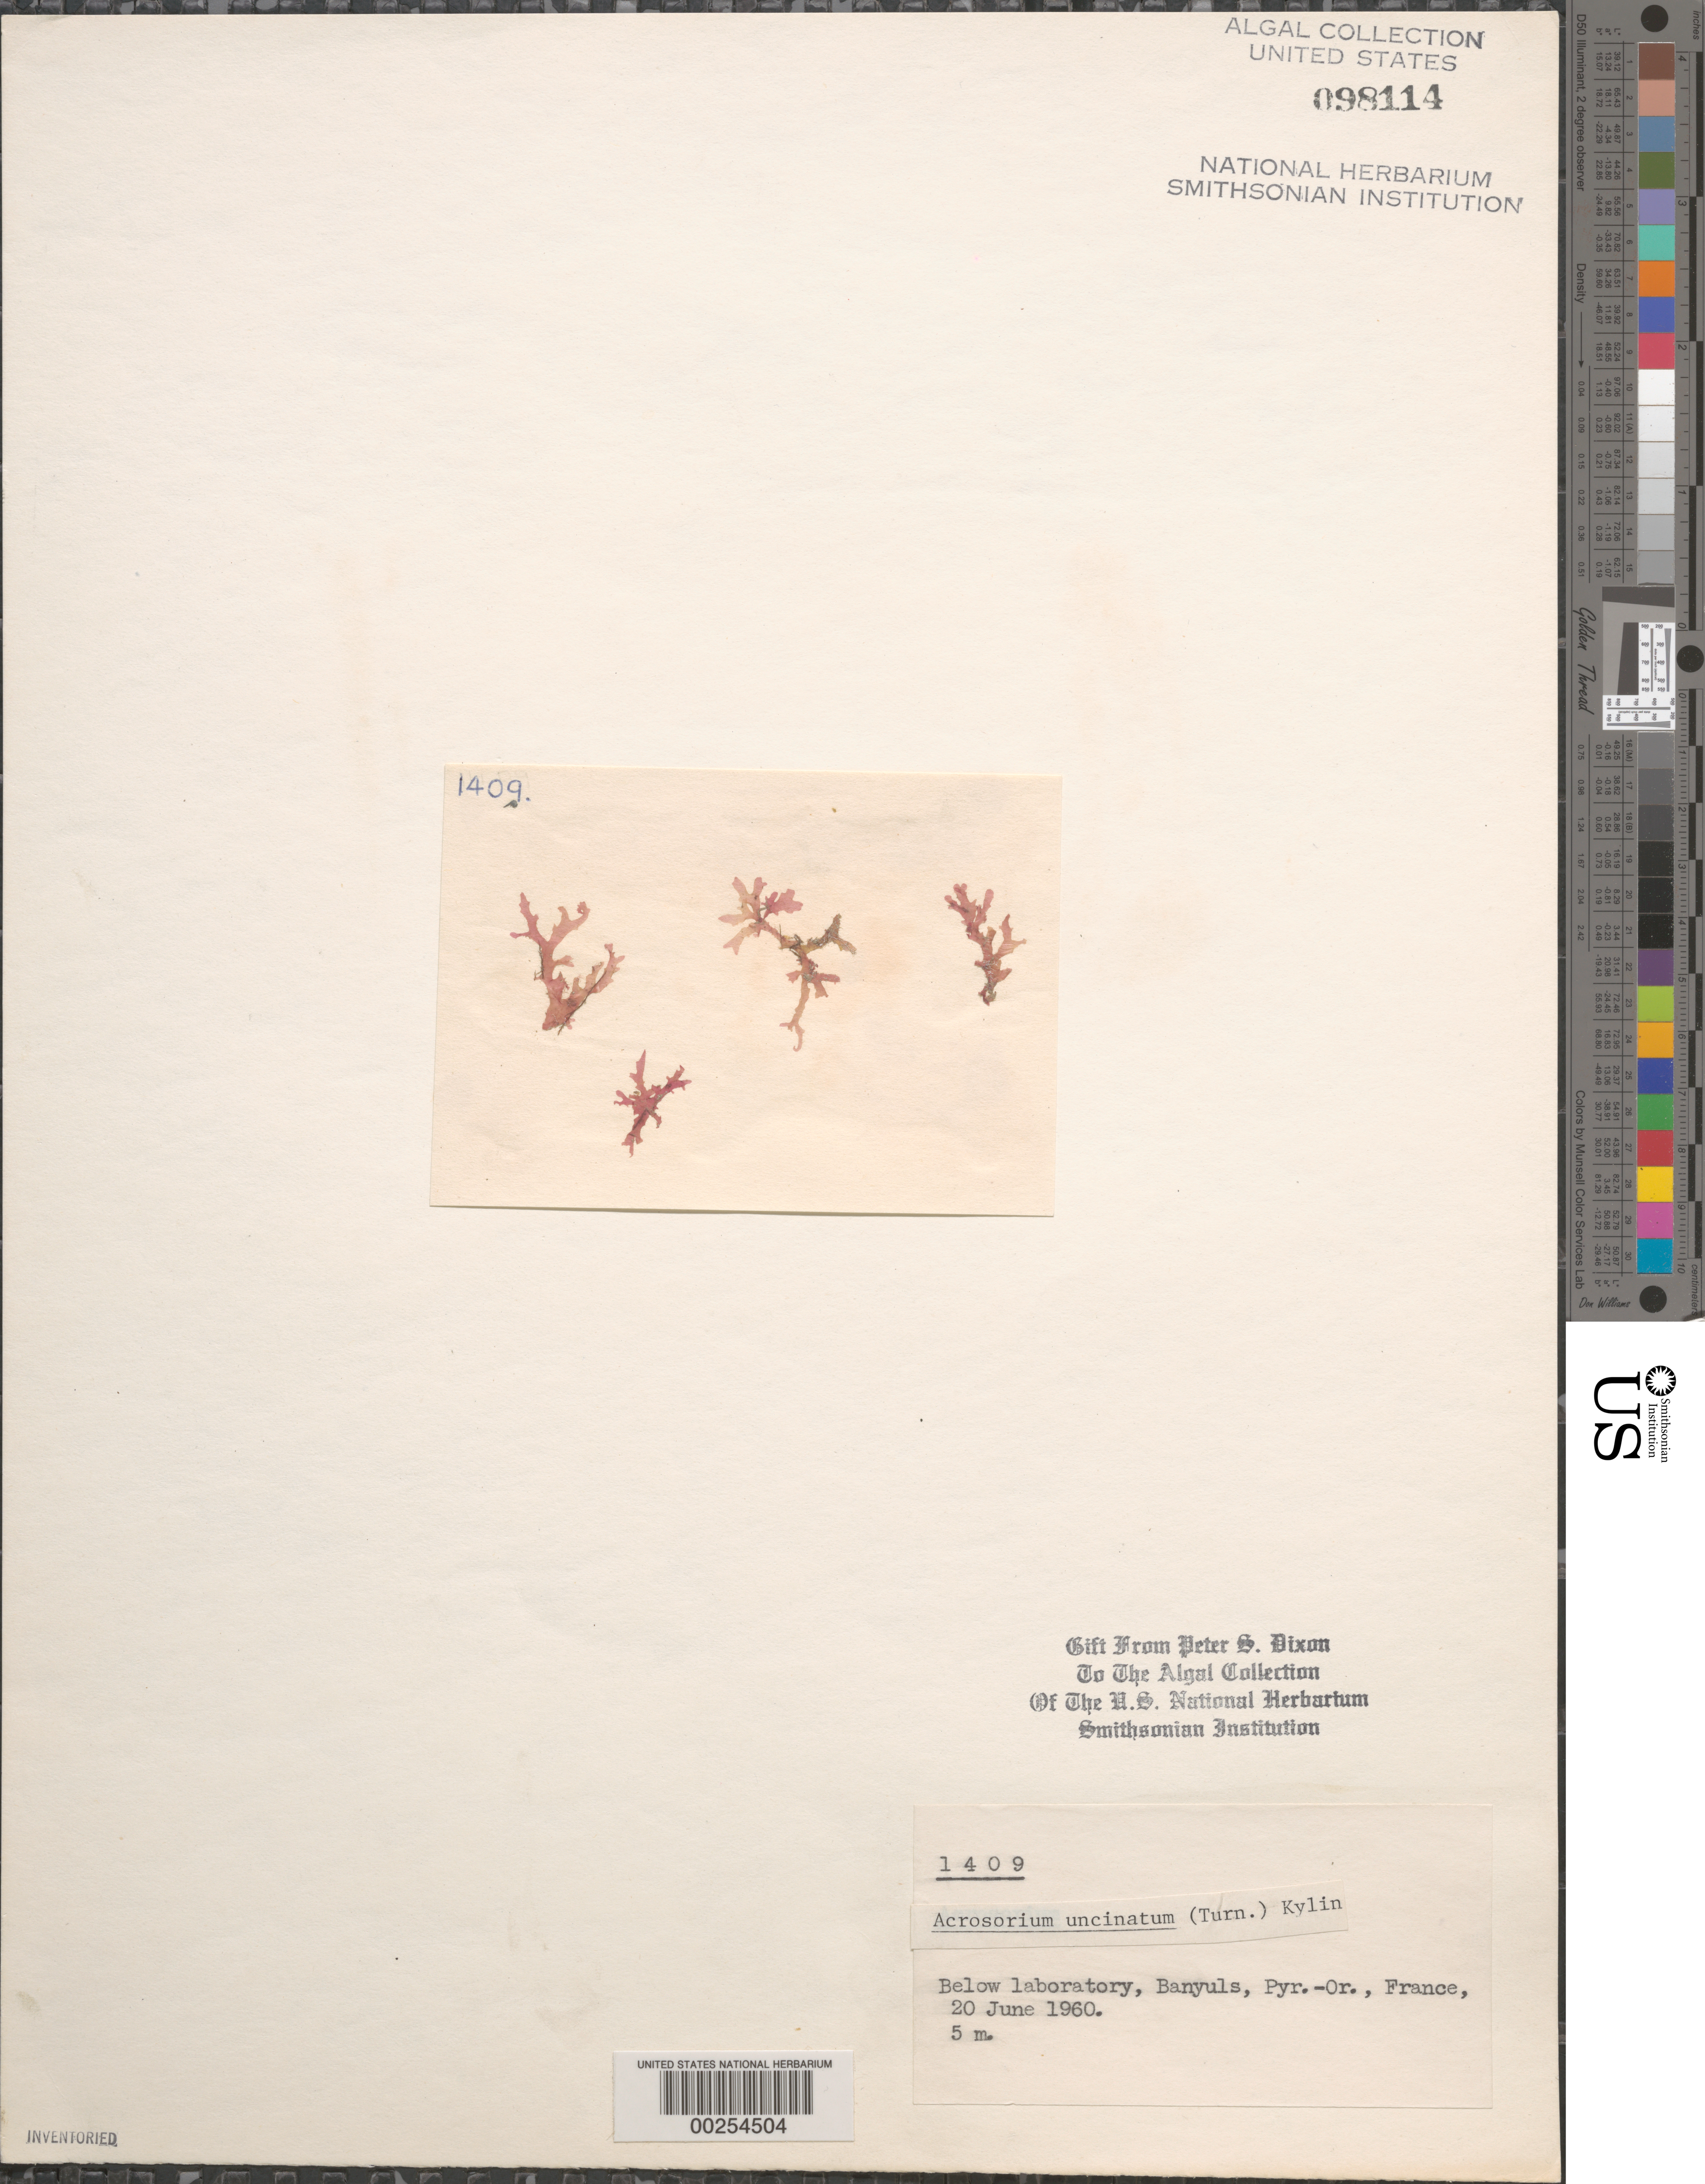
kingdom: Plantae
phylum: Rhodophyta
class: Florideophyceae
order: Ceramiales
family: Delesseriaceae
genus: Cryptopleura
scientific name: Cryptopleura ramosa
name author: (Huds.) L.M. Newton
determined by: Algae name updating Project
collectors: P. S. Dixon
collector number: PSD 1409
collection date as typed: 20 Jun 1960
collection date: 1960-06-20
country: France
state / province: Occitanie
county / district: Pyrénées-Orientales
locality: Banyuls-sur-Mer, below biological station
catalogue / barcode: US 98114